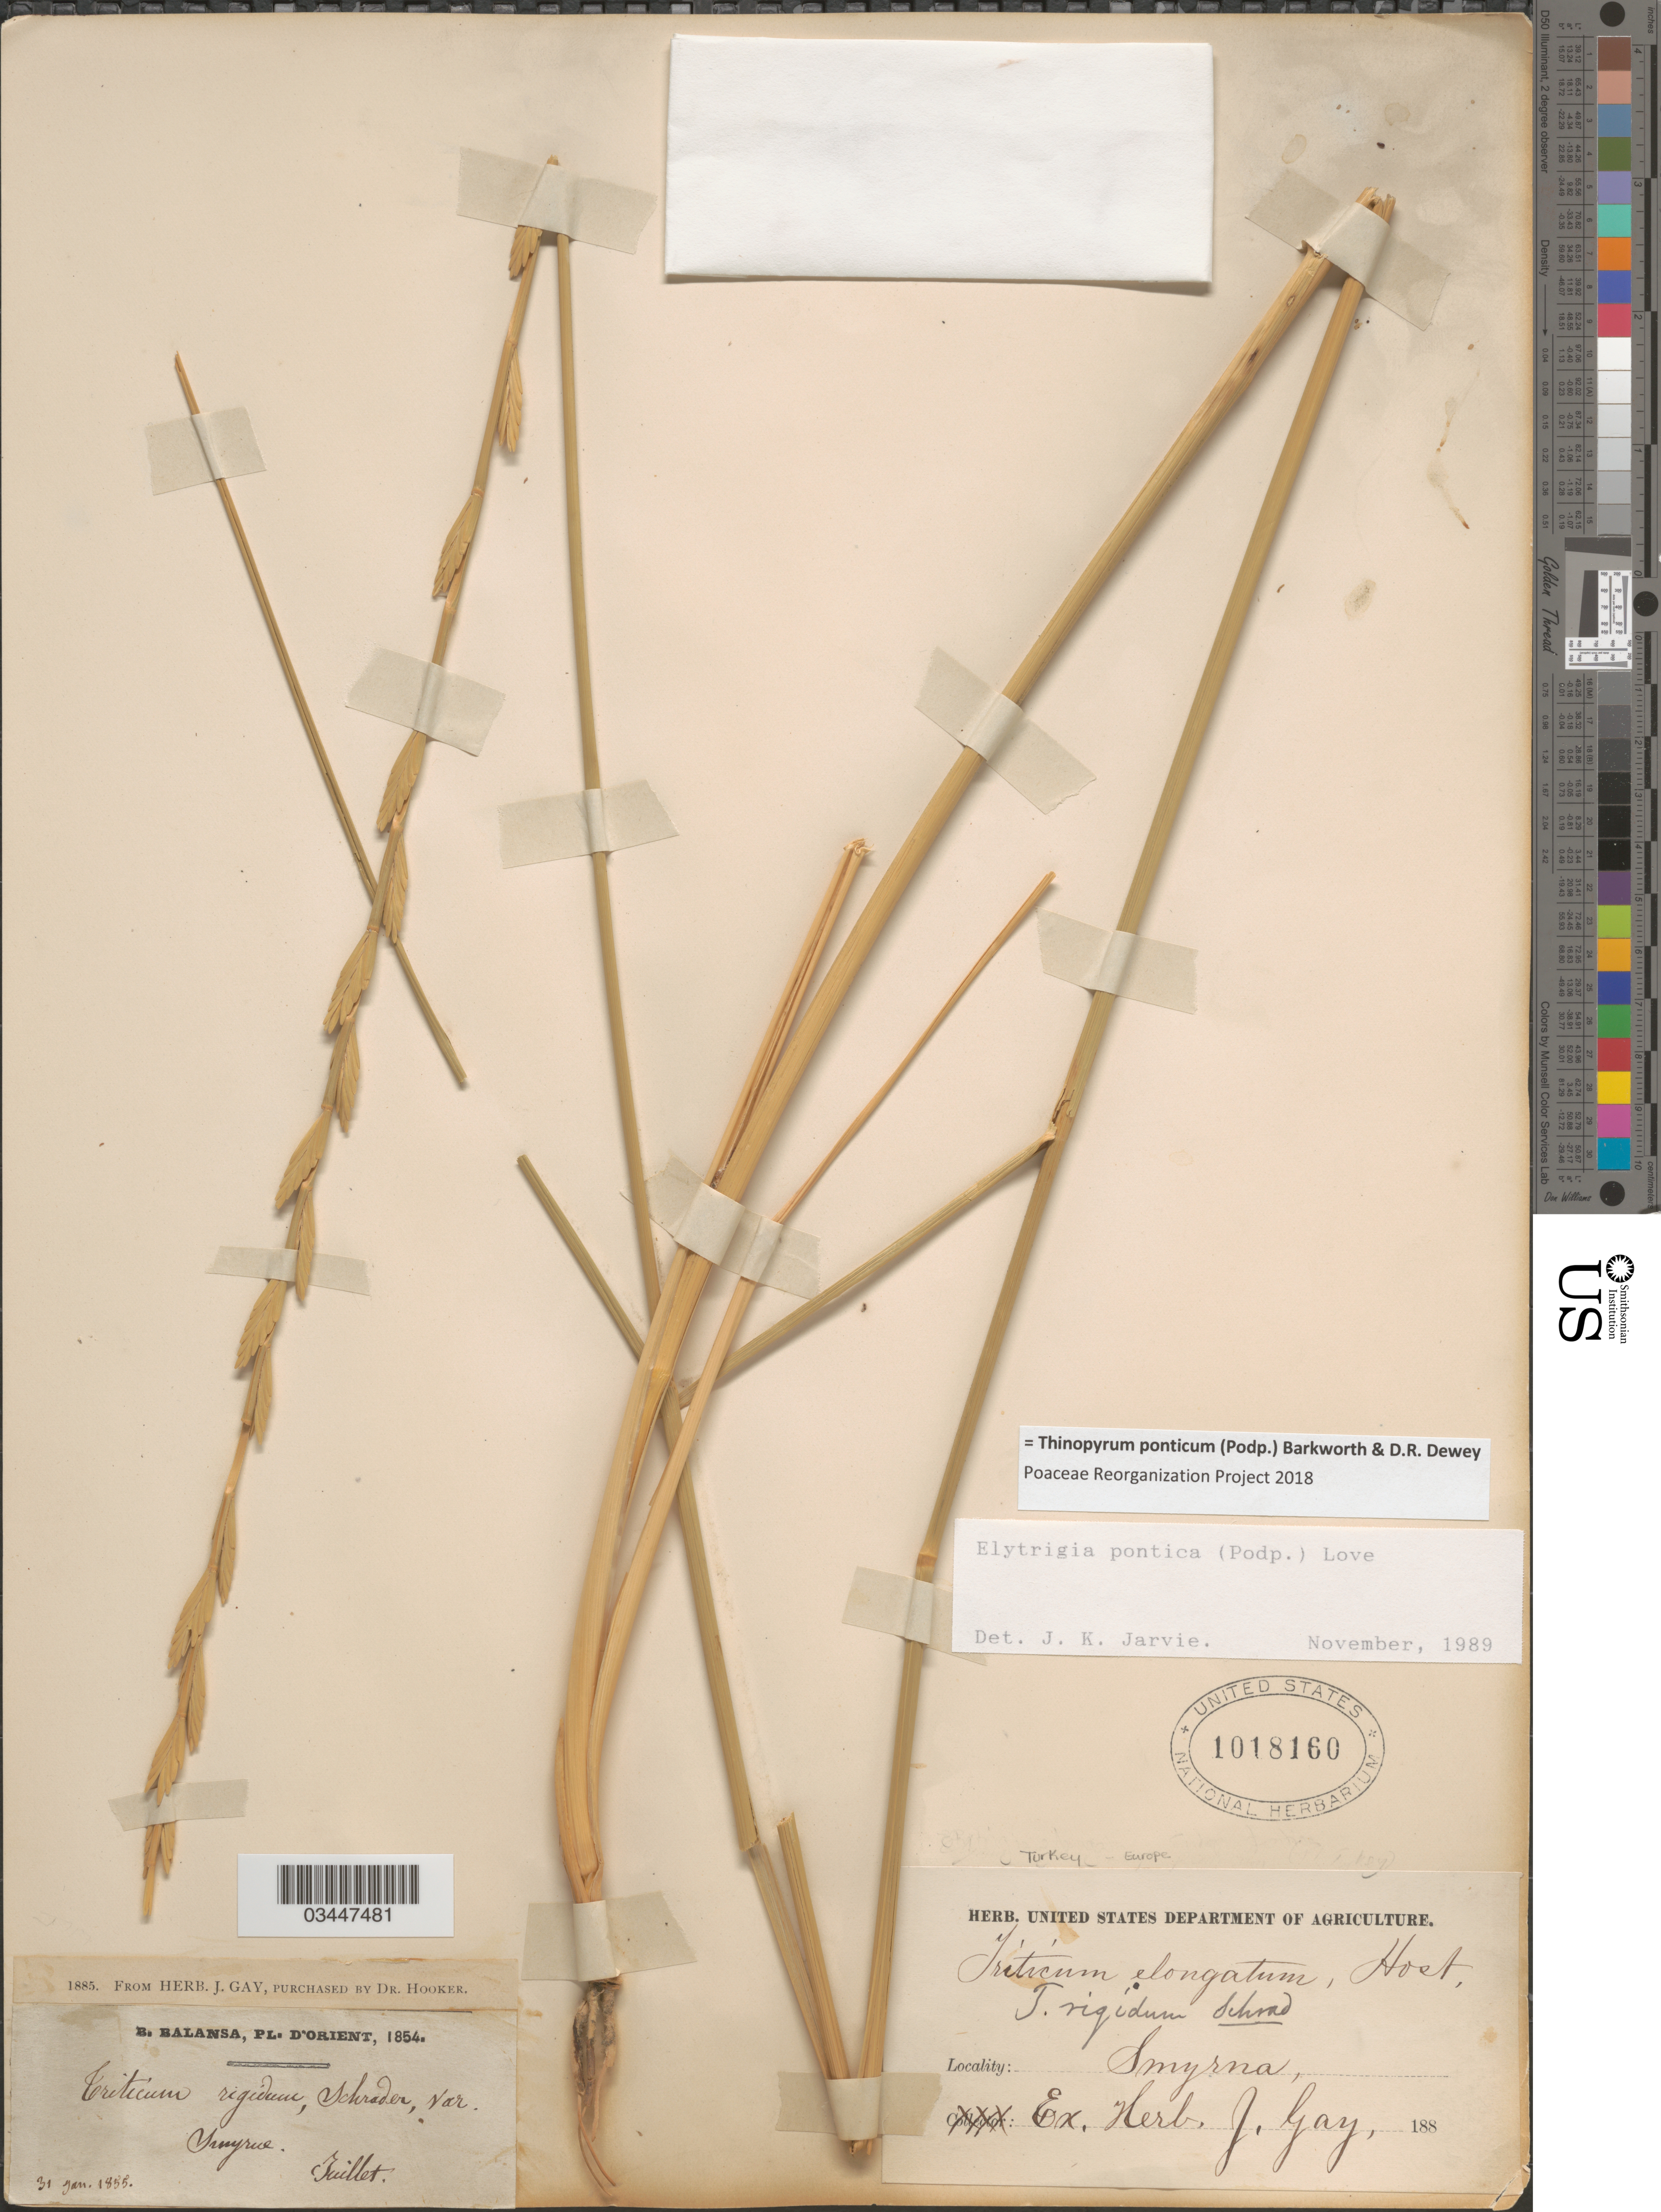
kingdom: Plantae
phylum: Tracheophyta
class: Liliopsida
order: Poales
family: Poaceae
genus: Thinopyrum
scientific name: Thinopyrum ponticum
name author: (Podp.) Barkworth & Dewey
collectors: B. Balansa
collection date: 1854-07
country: Turkey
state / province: Izmir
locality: D'Orient. Smyrne.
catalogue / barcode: US 1018160